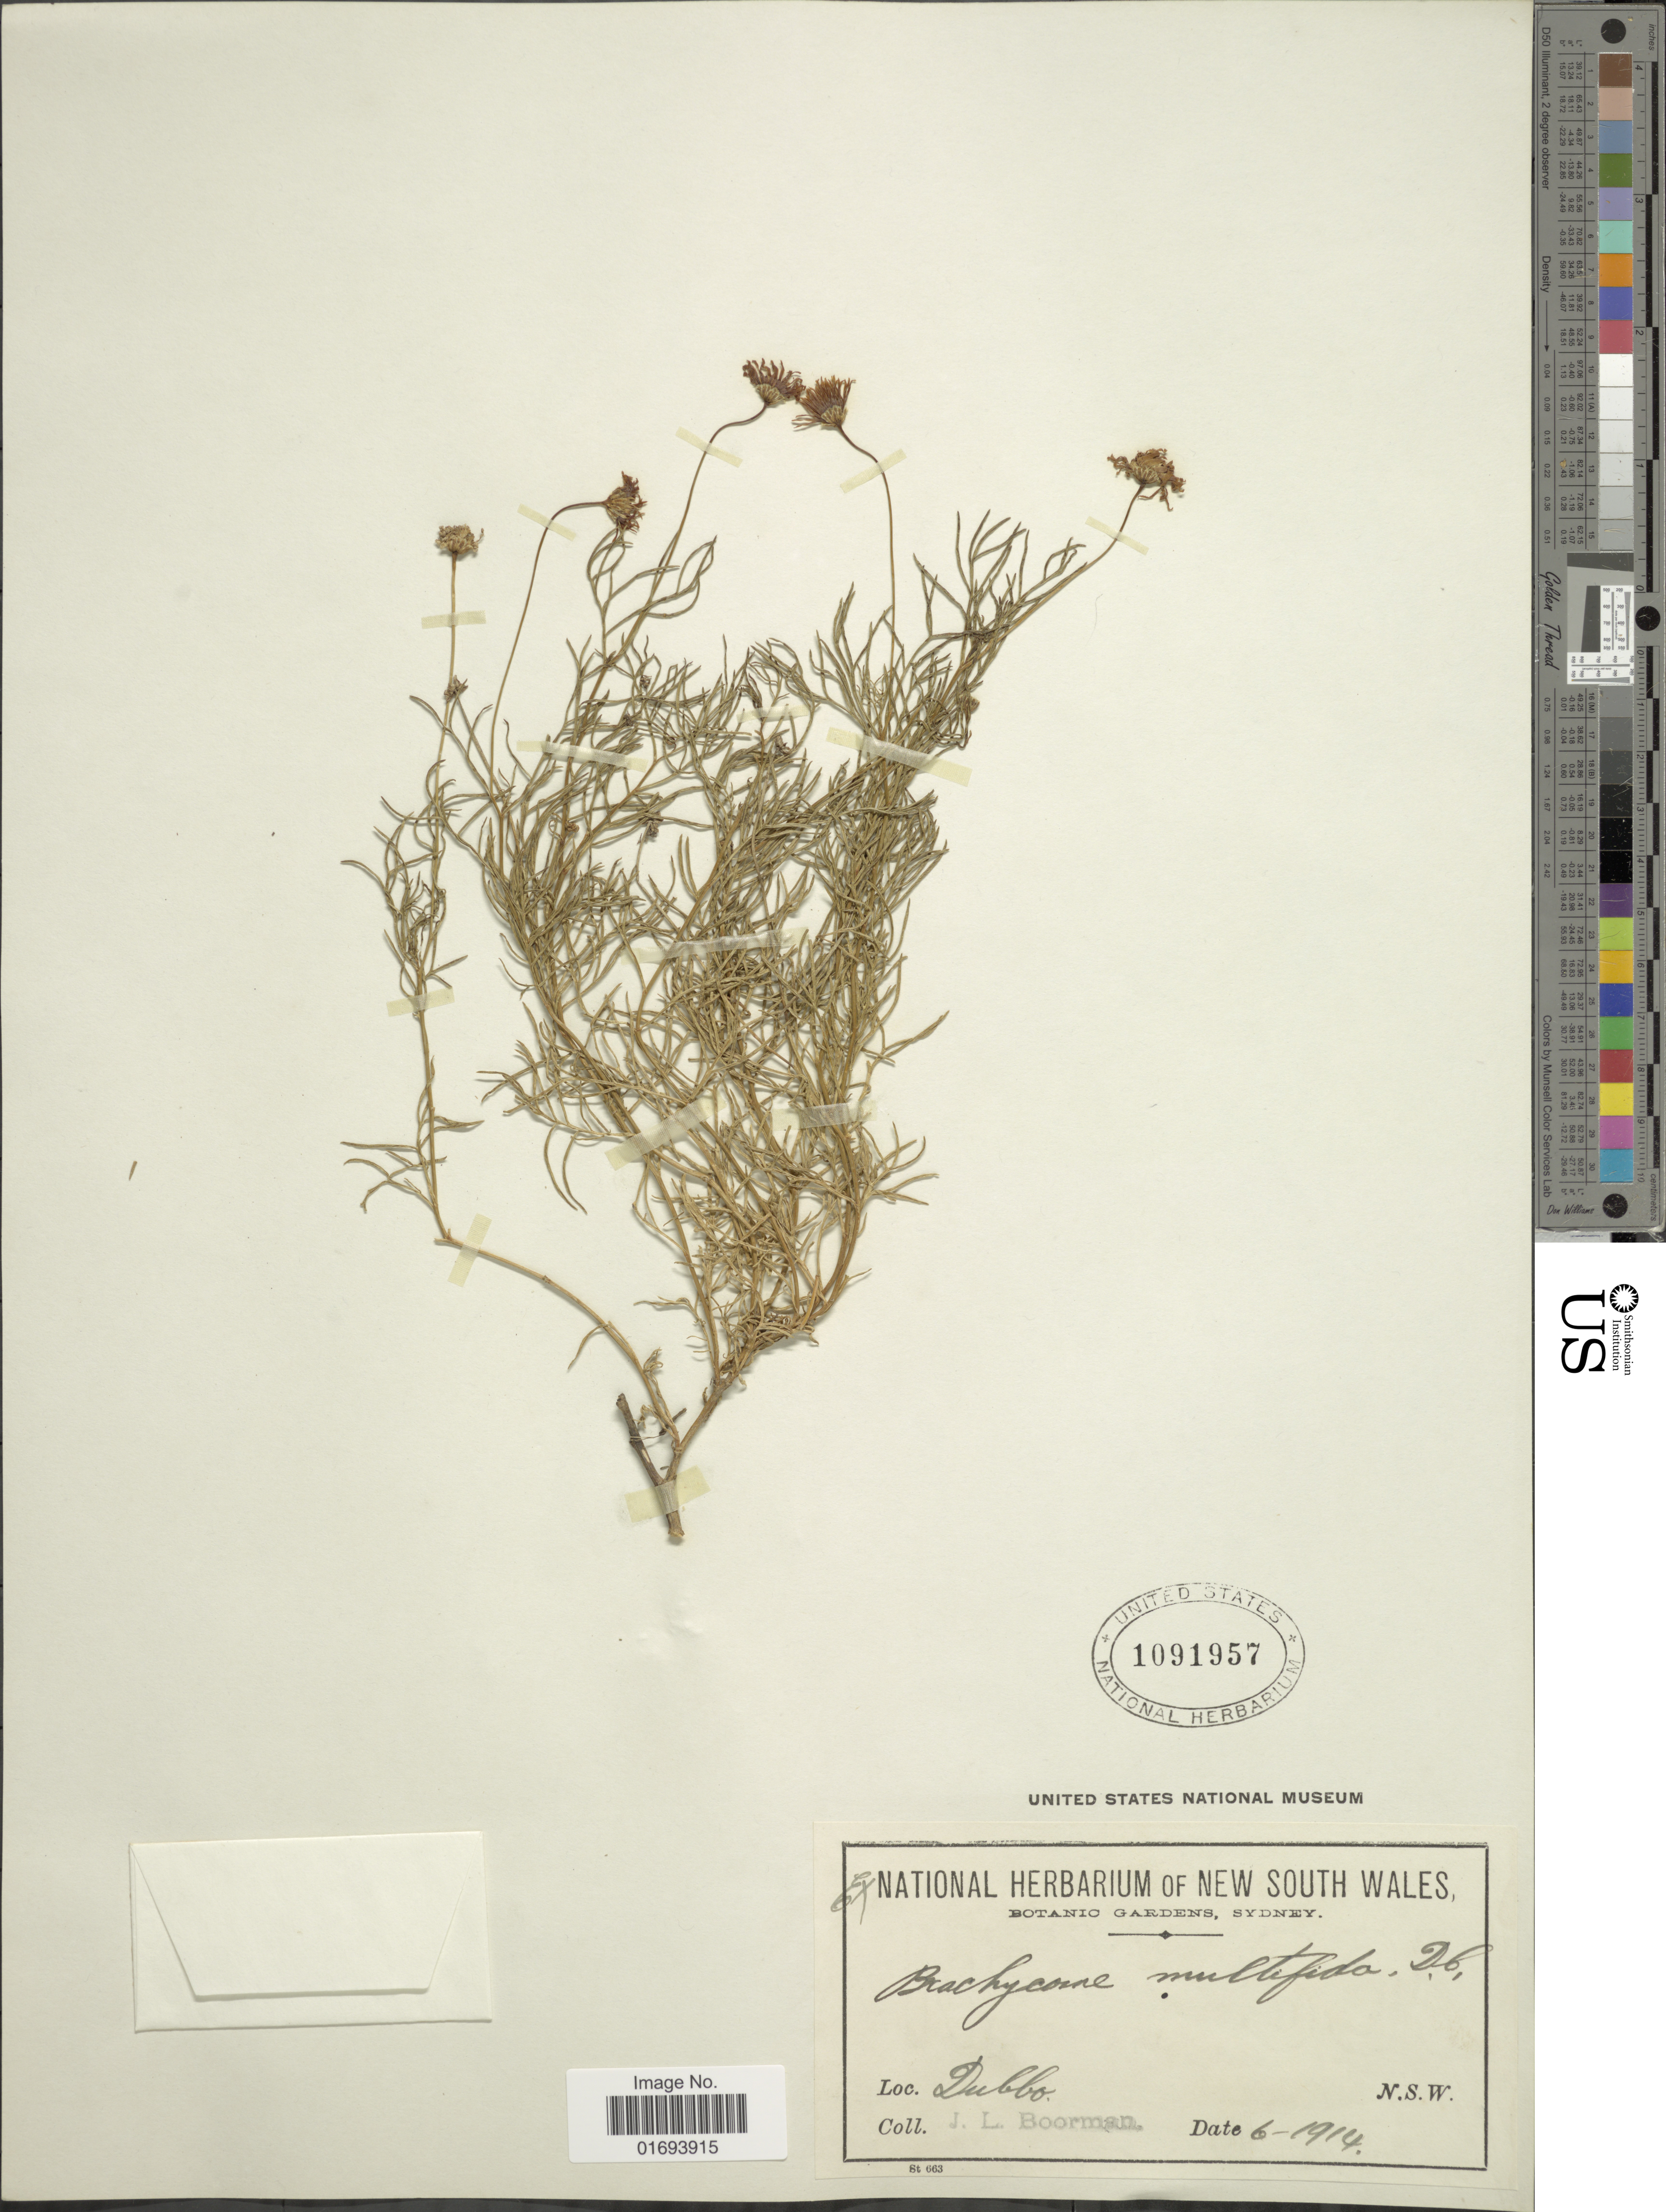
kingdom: Plantae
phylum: Tracheophyta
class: Magnoliopsida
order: Asterales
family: Asteraceae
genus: Brachyscome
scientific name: Brachyscome multifida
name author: DC.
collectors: J. Boorman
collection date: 1914-06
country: Australia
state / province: New South Wales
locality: Dubbo. N. S. W.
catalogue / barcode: US 1091957